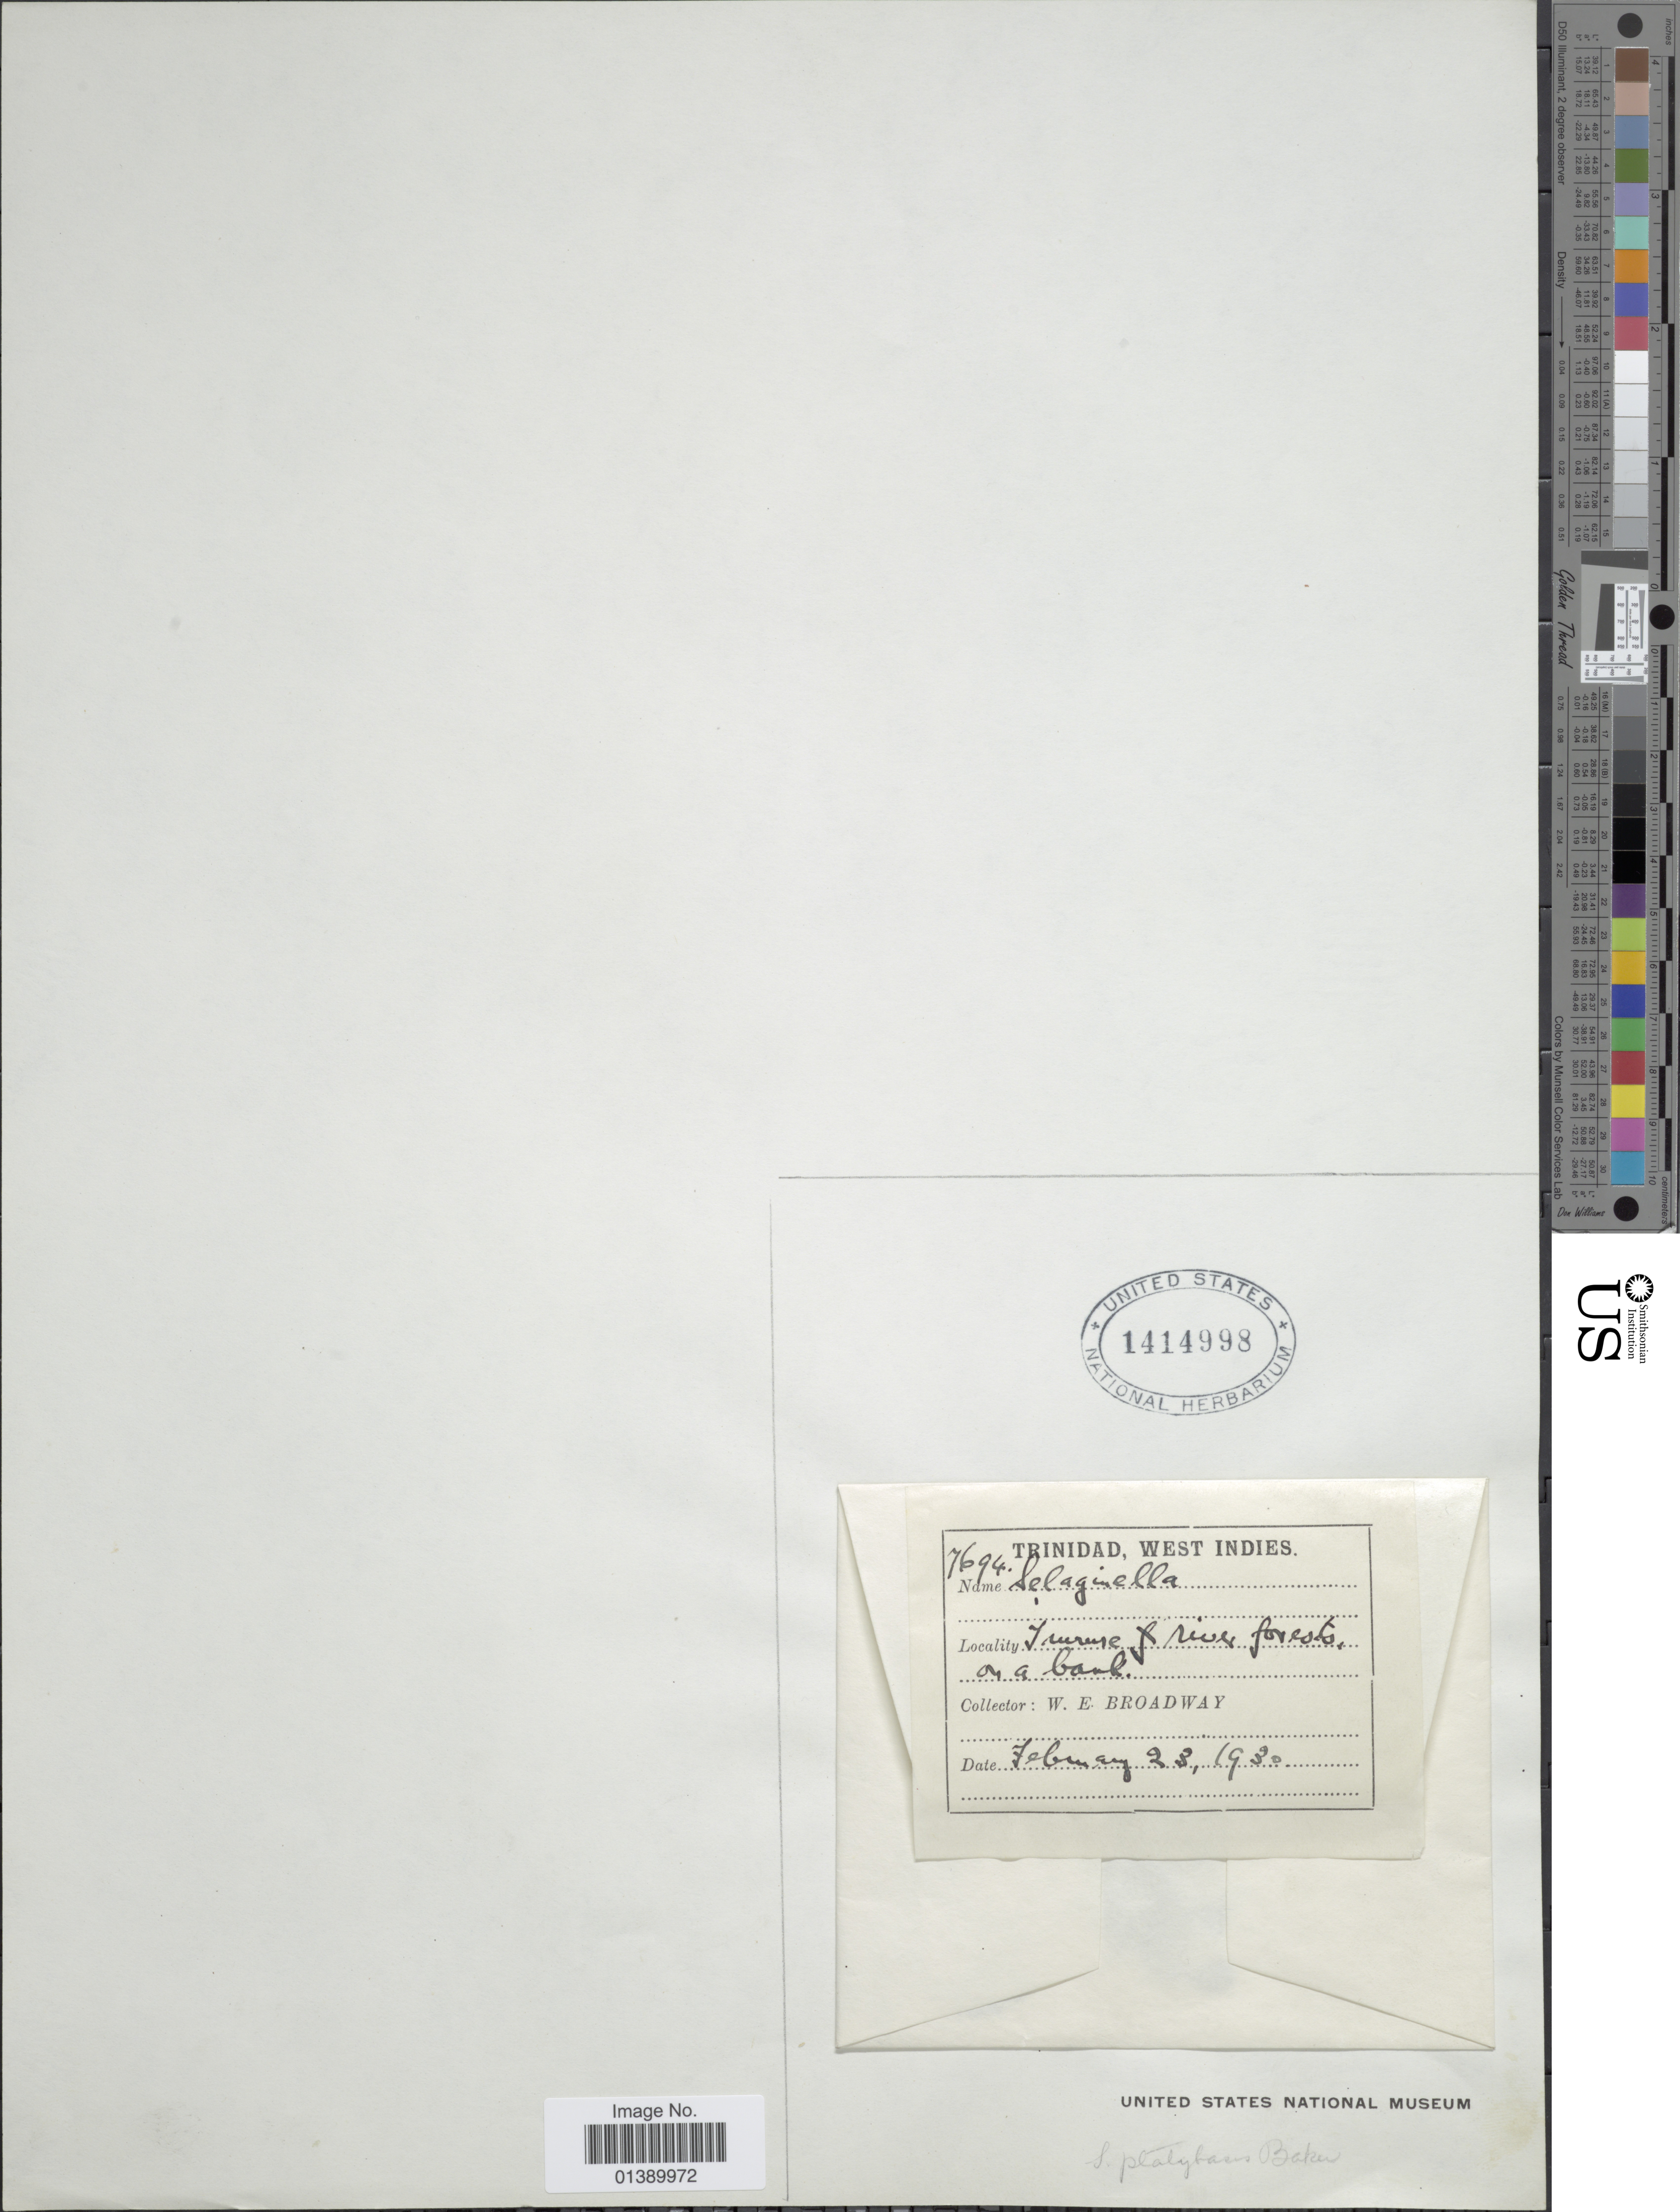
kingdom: Plantae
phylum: Tracheophyta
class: Lycopodiopsida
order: Selaginellales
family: Selaginellaceae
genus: Selaginella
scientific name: Selaginella producta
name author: Baker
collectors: W. E. Broadway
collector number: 7694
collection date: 1930-02-23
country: Trinidad and Tobago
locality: Trinidad,West Indies, Turure river forest on a bank.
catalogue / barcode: US 1414998